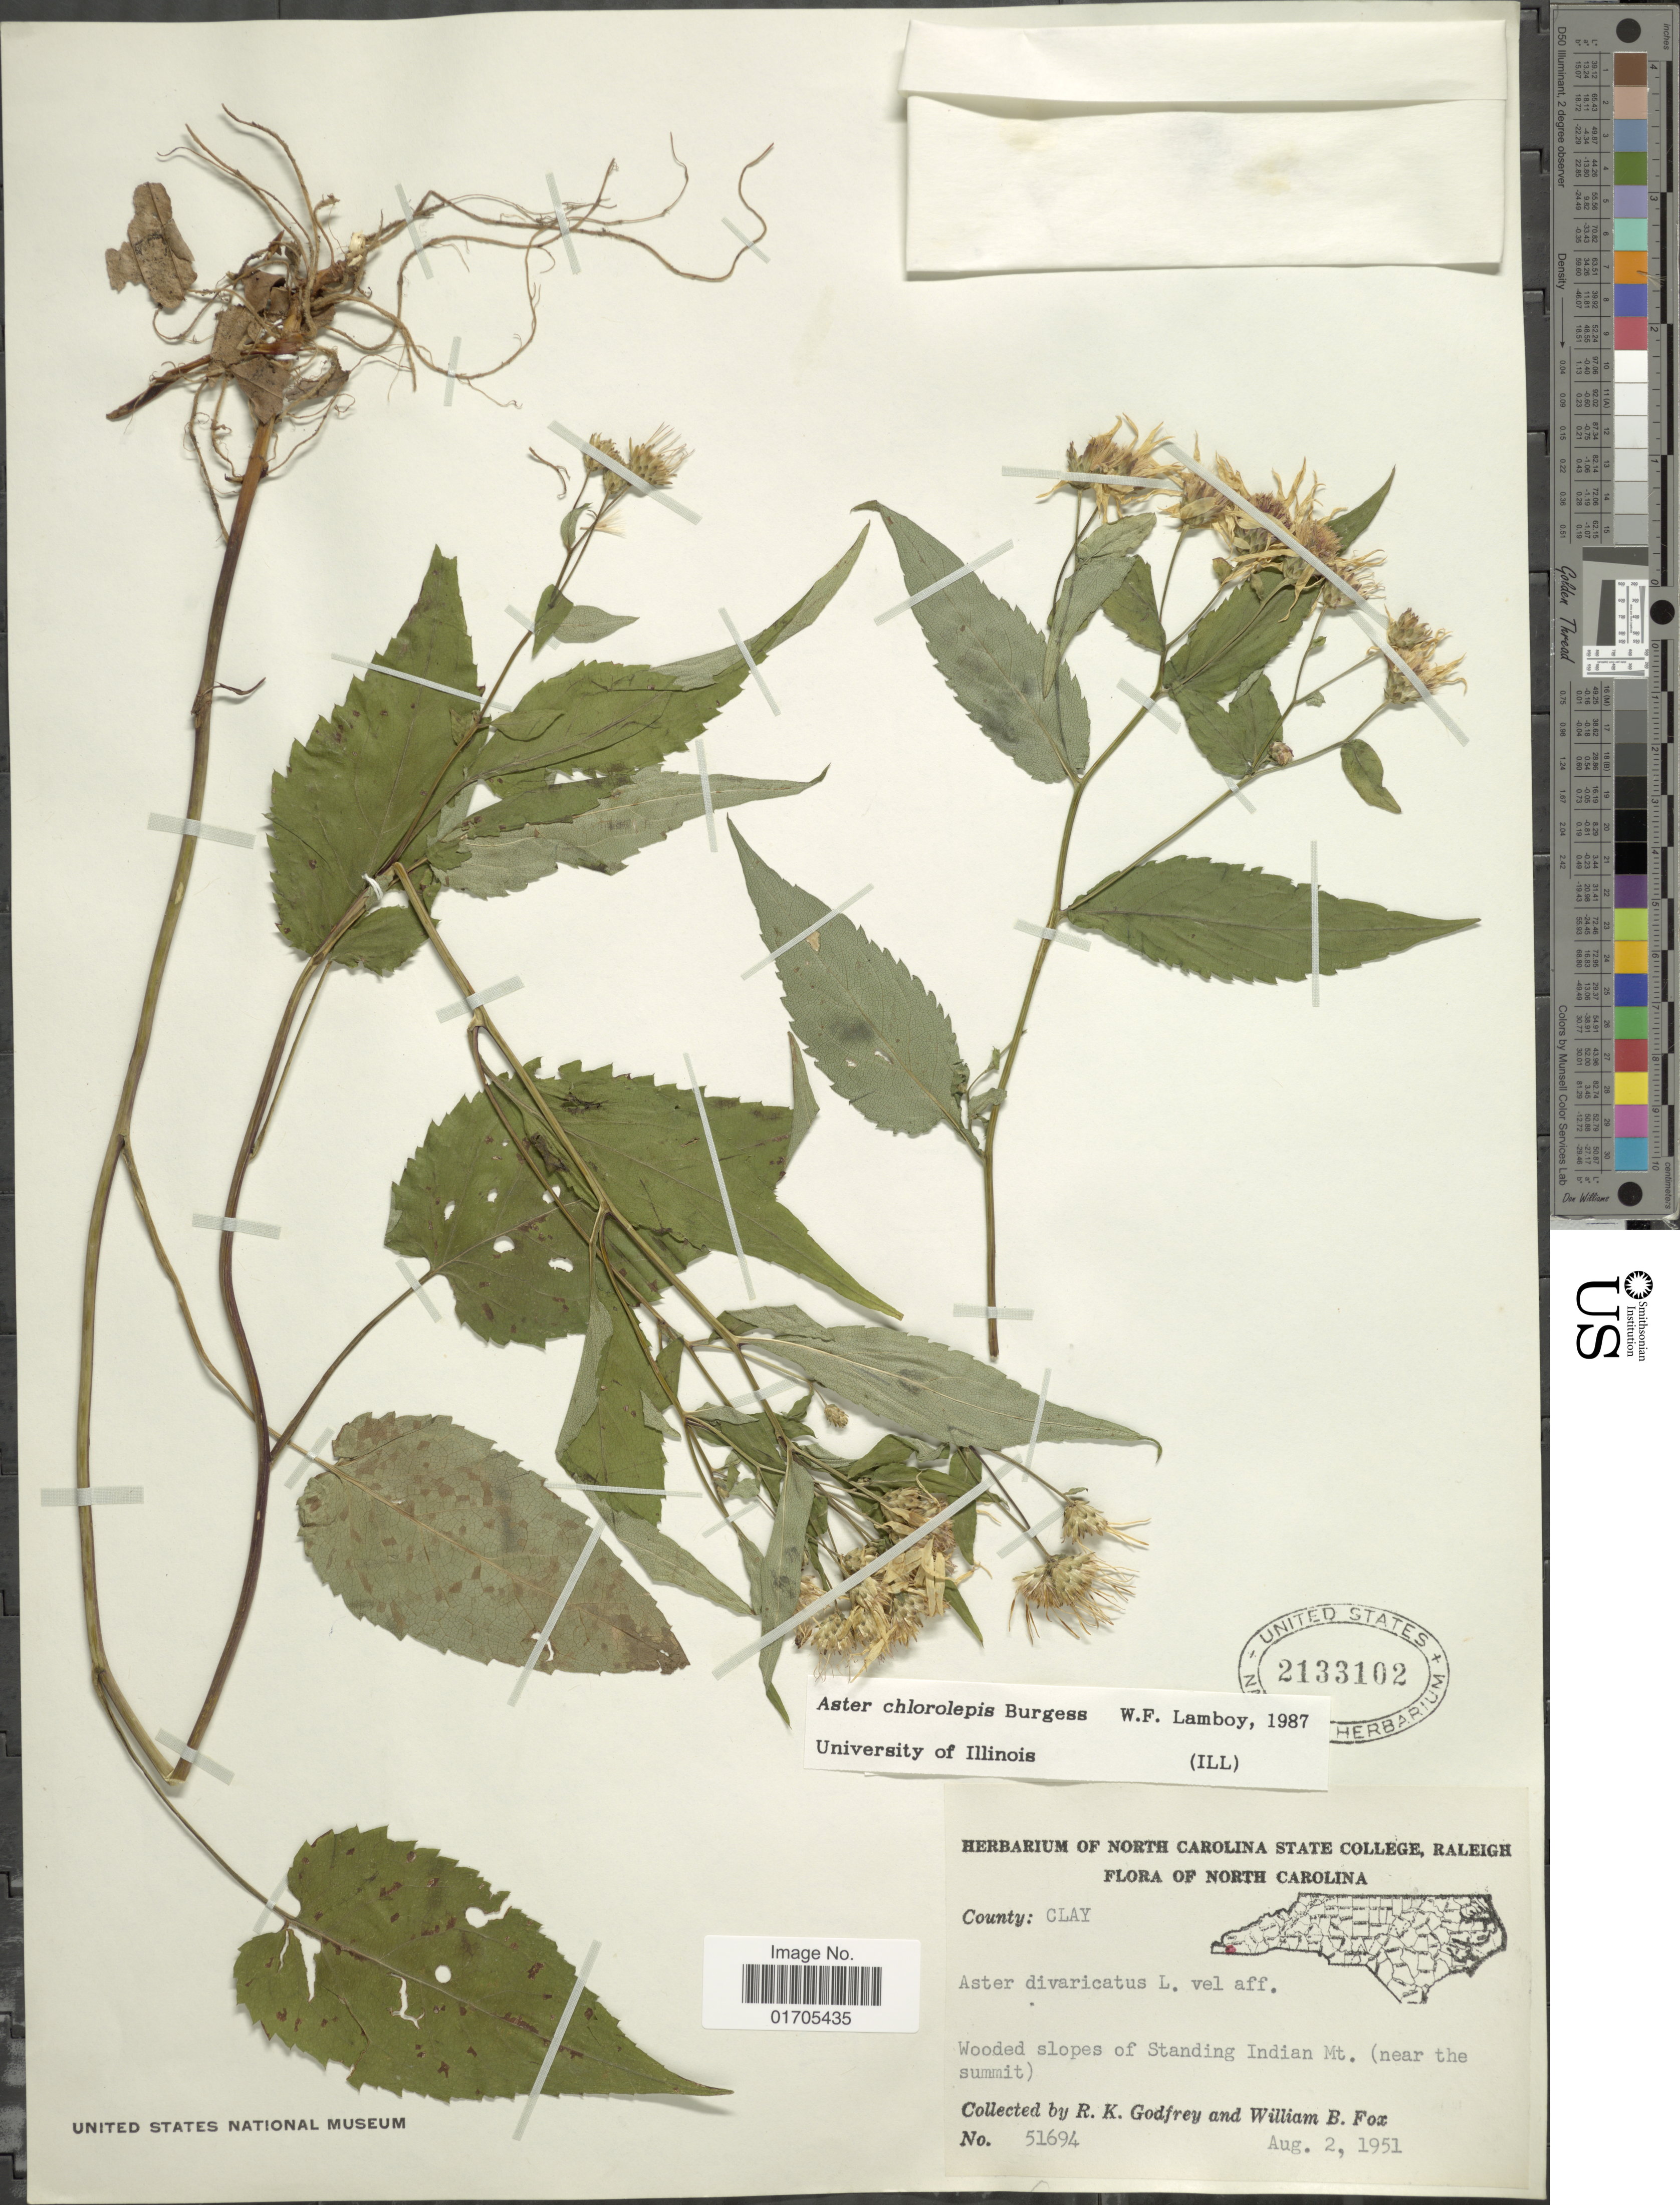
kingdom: Plantae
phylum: Tracheophyta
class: Magnoliopsida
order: Asterales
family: Asteraceae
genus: Eurybia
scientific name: Eurybia chlorolepis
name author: G.L. Nesom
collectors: R. K. Godfrey & W. B. Fox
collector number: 51694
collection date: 1951-08-02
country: United States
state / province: North Carolina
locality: North Carlina. County: Clay. Wooded slopes of Standing Indian mt. (near the summit).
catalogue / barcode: US 2133102